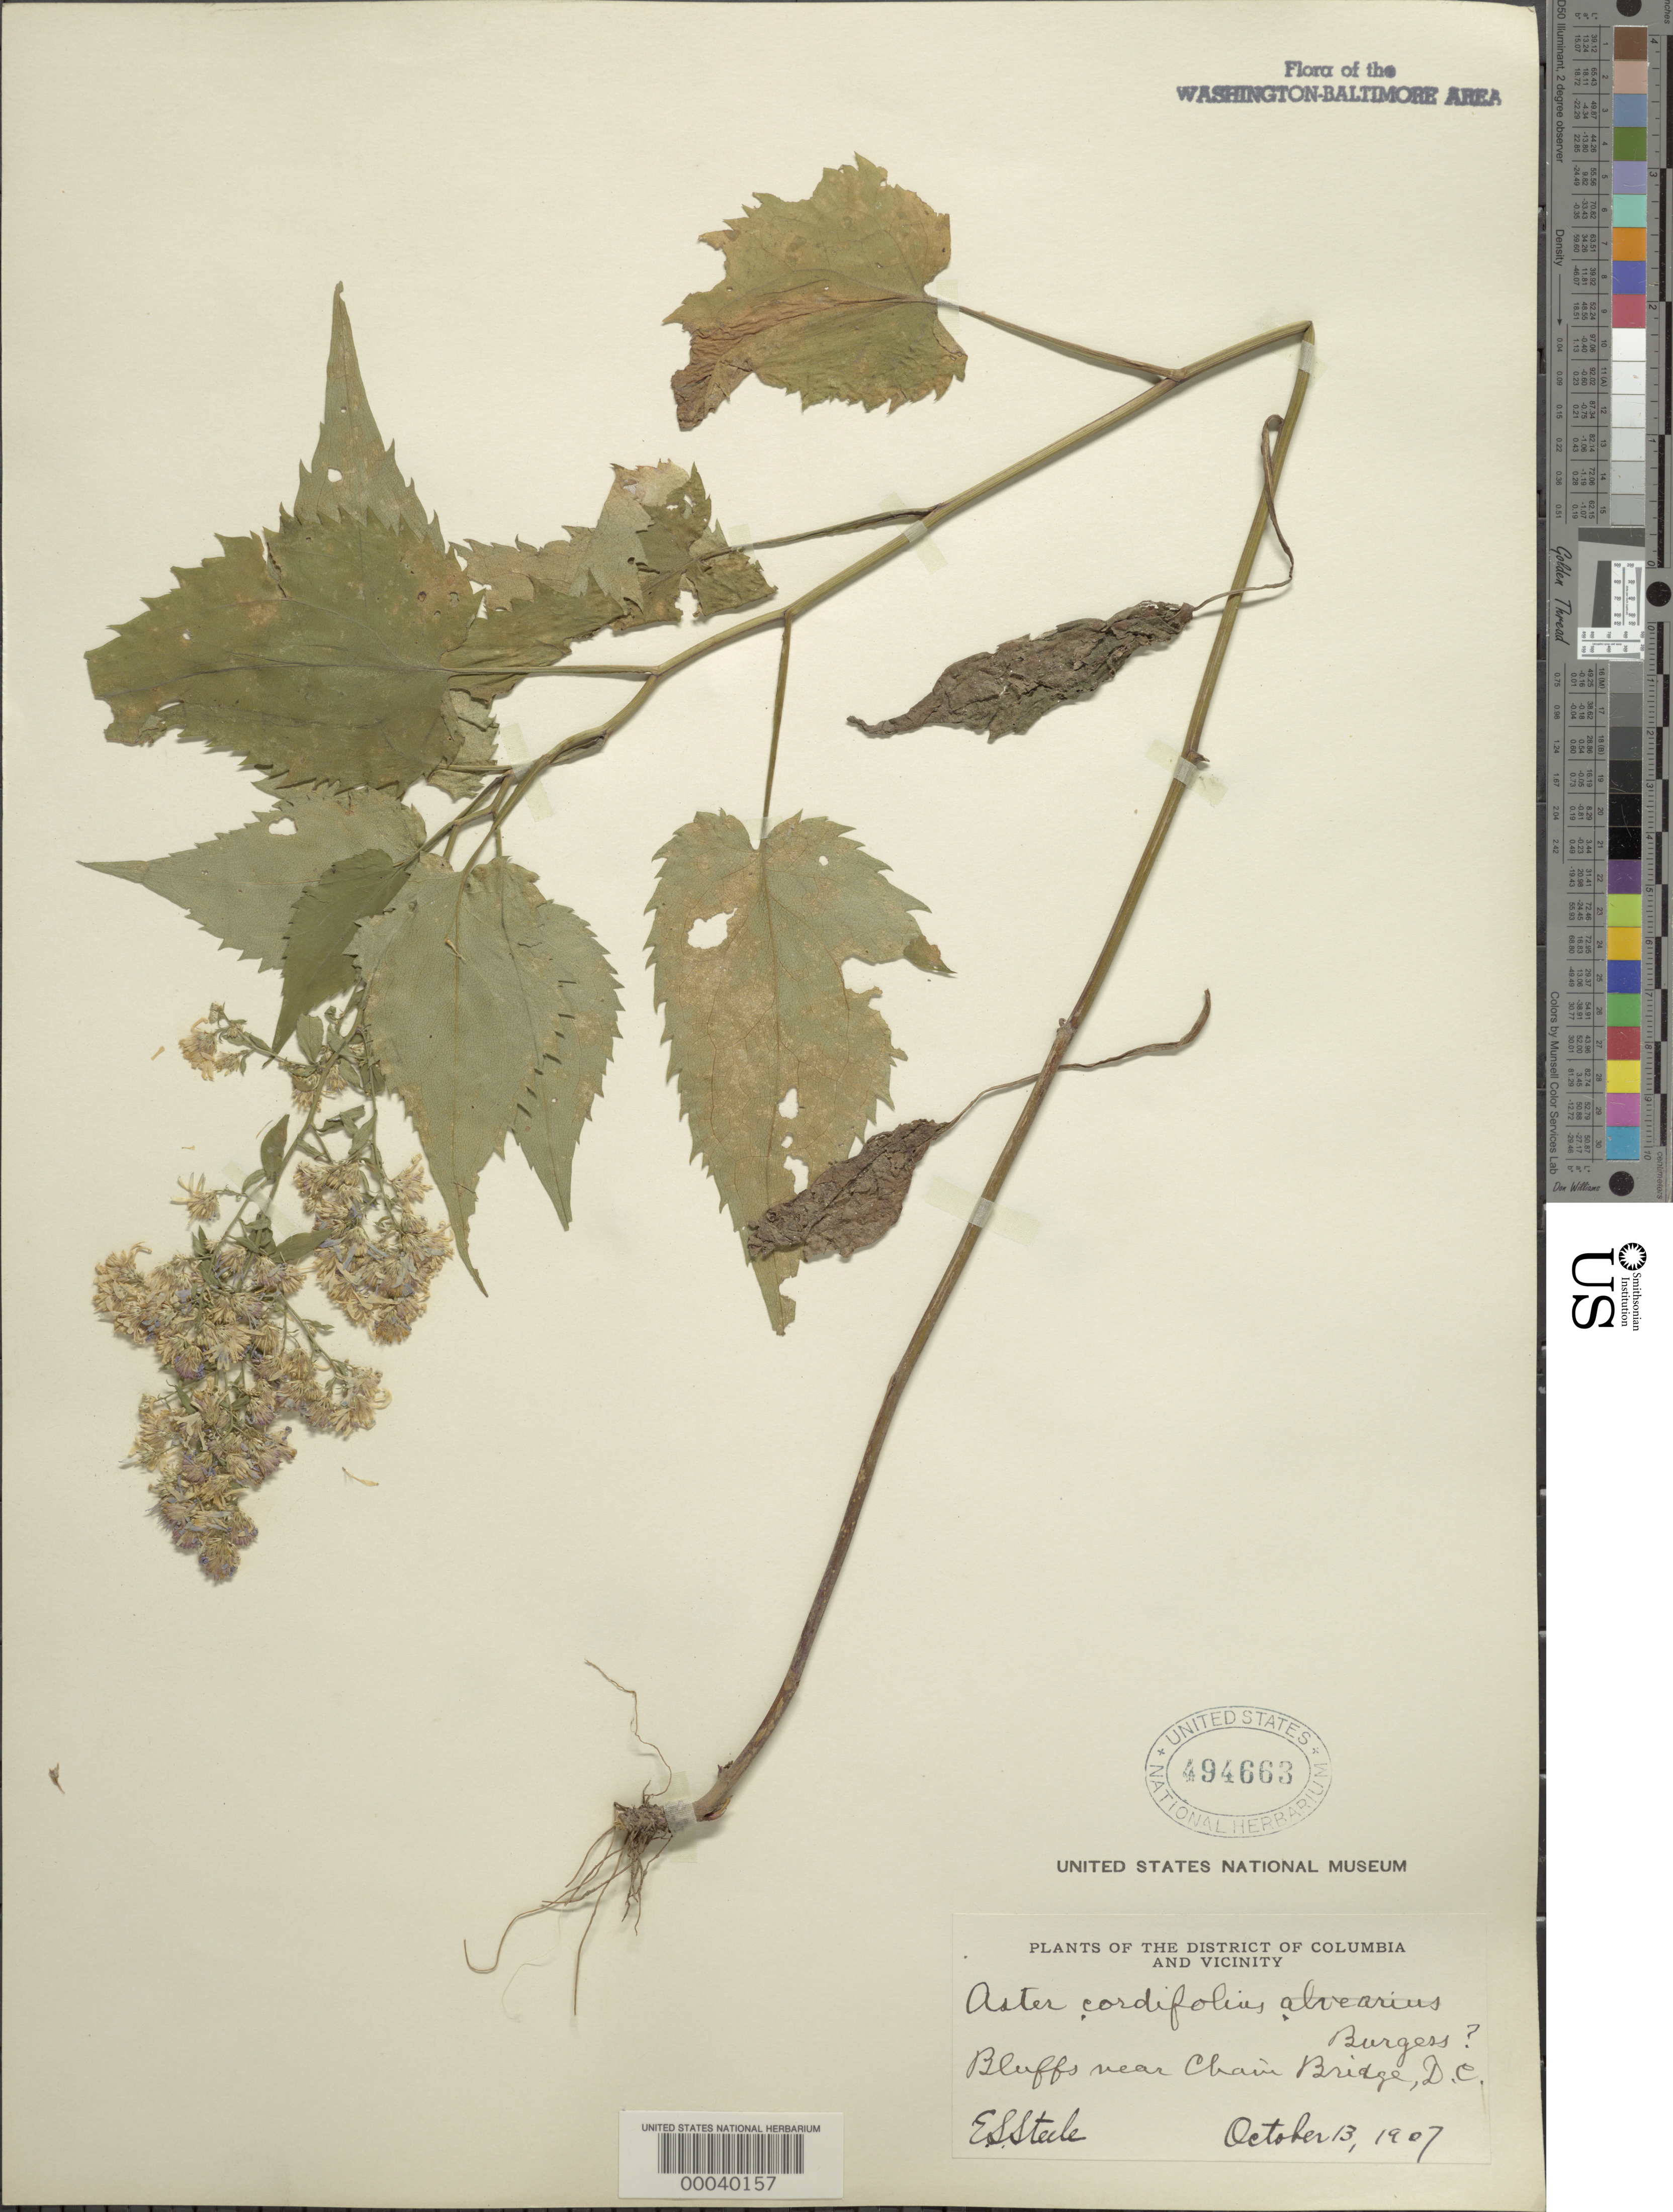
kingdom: Plantae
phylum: Tracheophyta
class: Magnoliopsida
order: Asterales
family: Asteraceae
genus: Symphyotrichum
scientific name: Symphyotrichum cordifolium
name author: (L.) G.L. Nesom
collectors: E. Steele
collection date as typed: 13 Oct 1907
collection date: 1907-10-13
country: United States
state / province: District of Columbia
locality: Bluffs near Chain Bridge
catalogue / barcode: US 494663